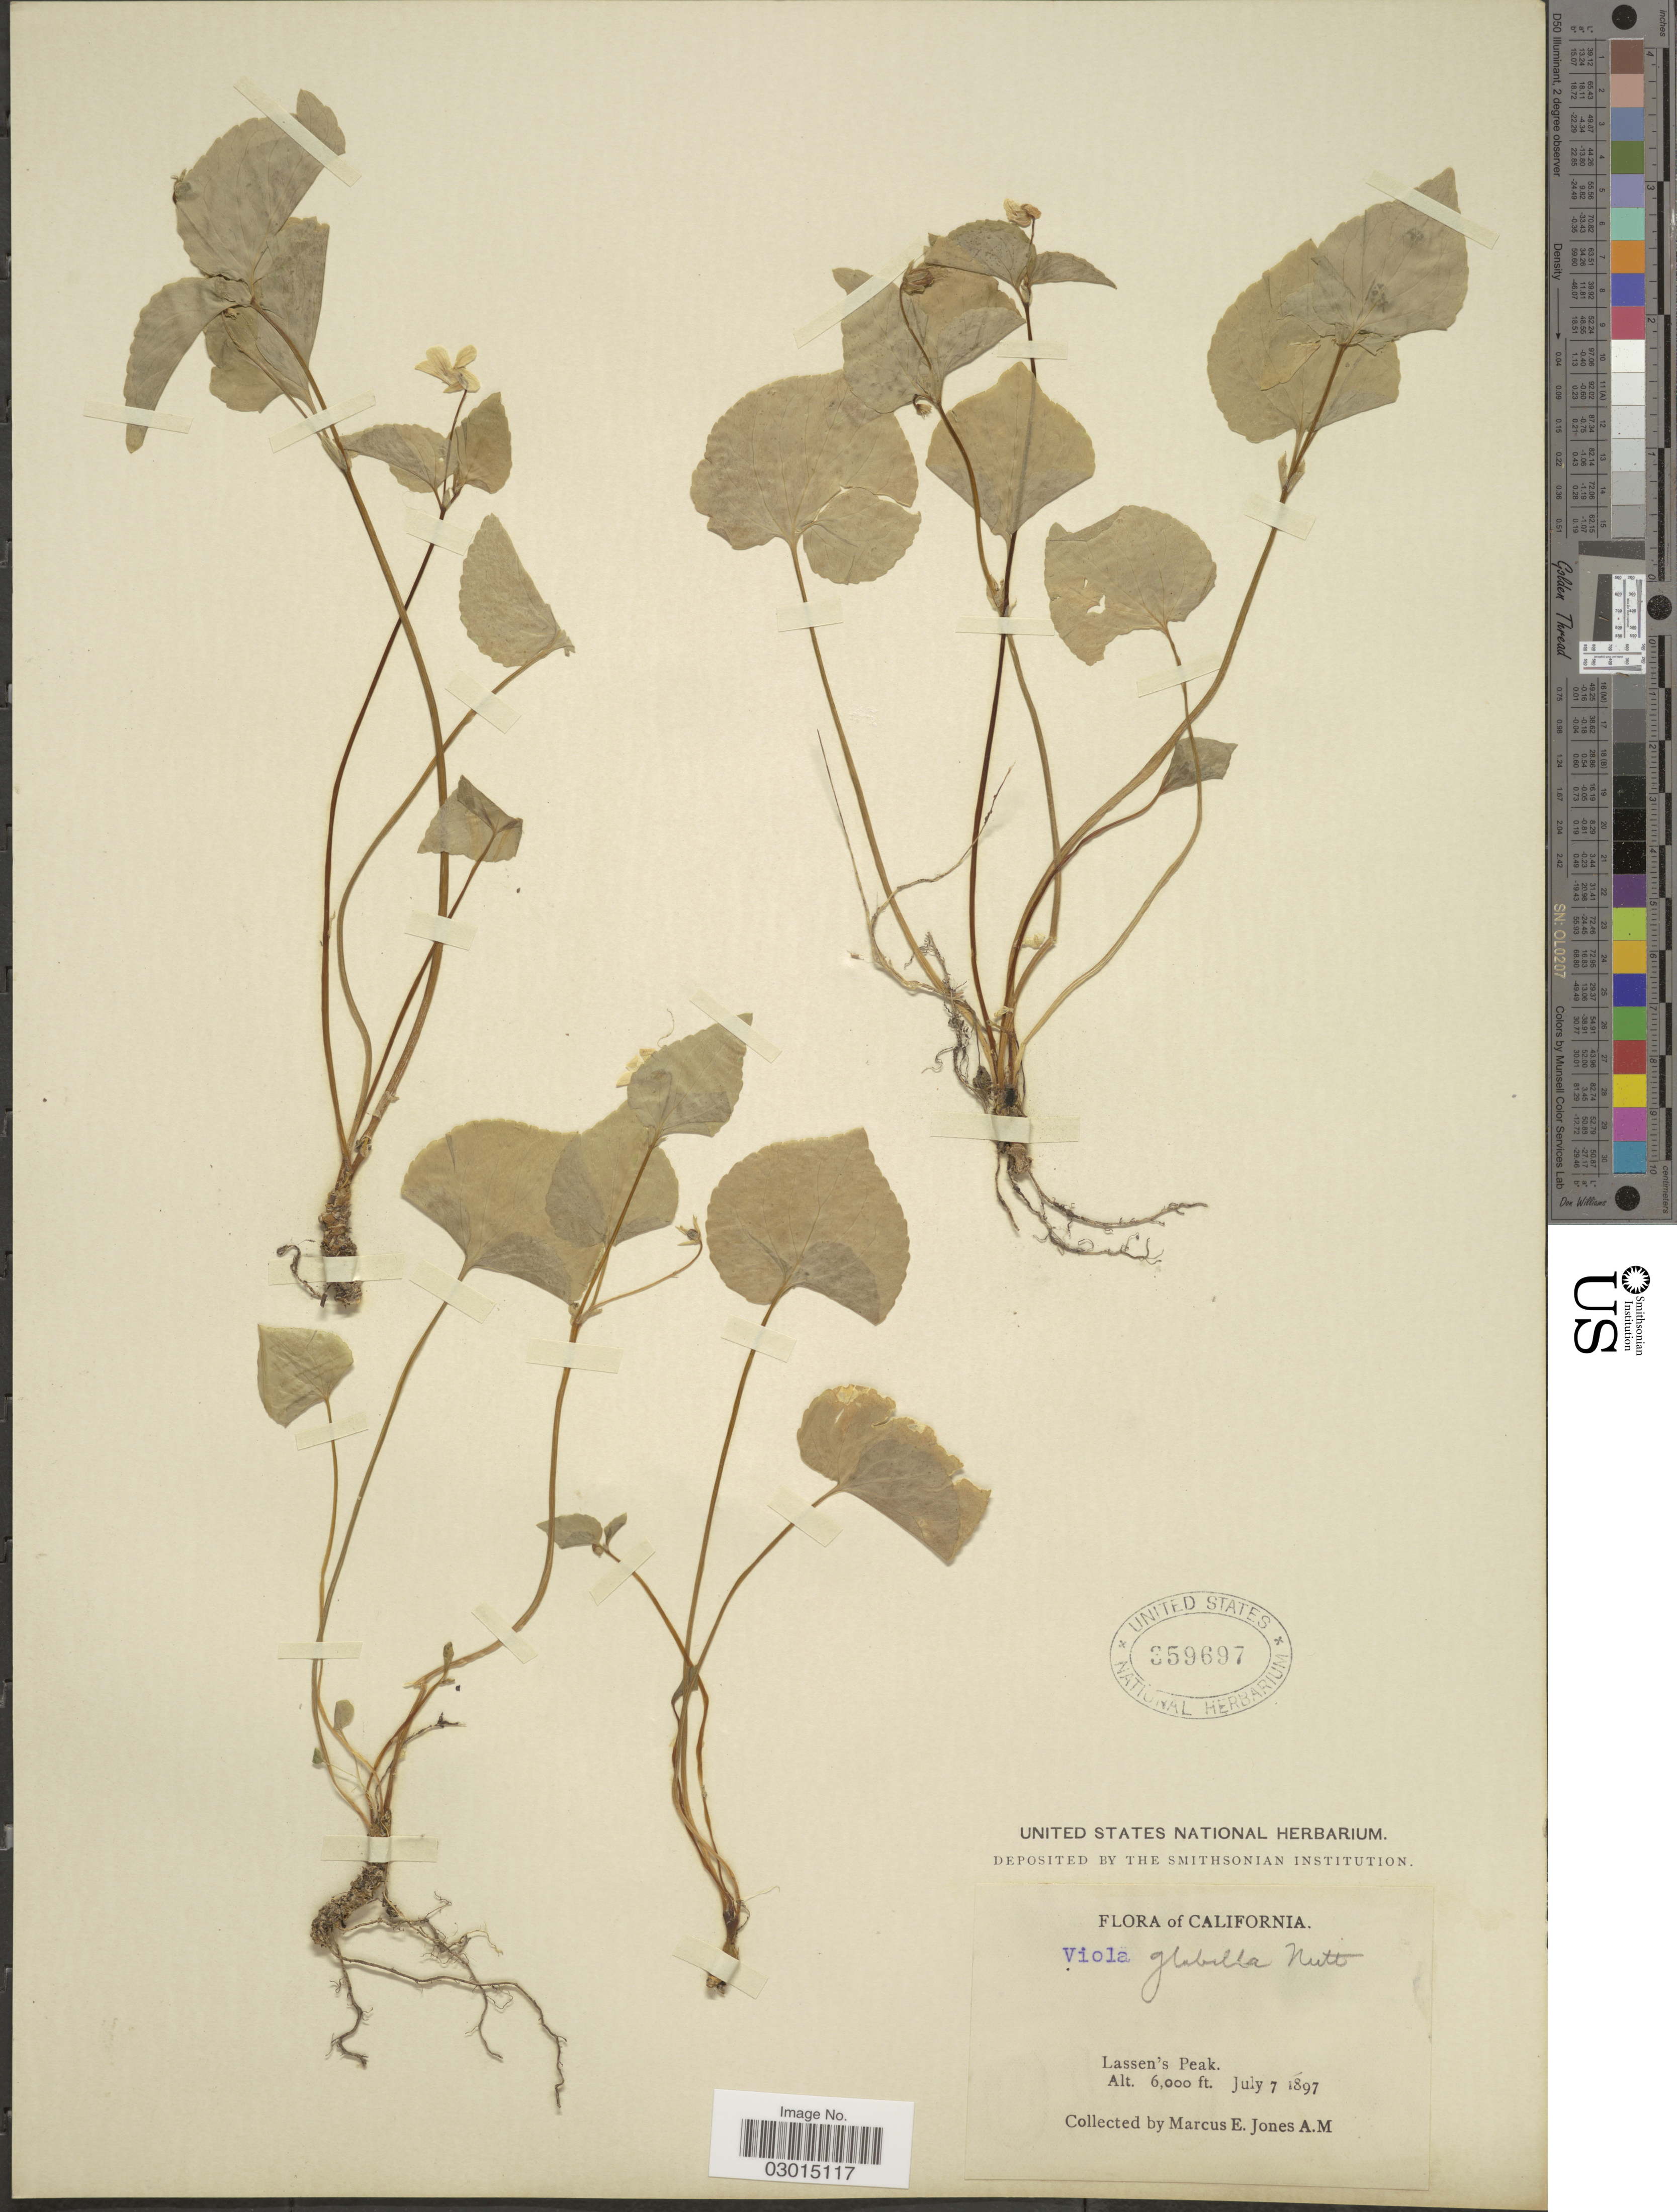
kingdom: Plantae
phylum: Tracheophyta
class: Magnoliopsida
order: Malpighiales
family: Violaceae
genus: Viola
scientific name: Viola glabella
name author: Nutt.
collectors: M. E. Jones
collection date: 1897-07-07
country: United States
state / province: California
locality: Lassen's Peak.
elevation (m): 1829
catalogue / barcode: US 359697